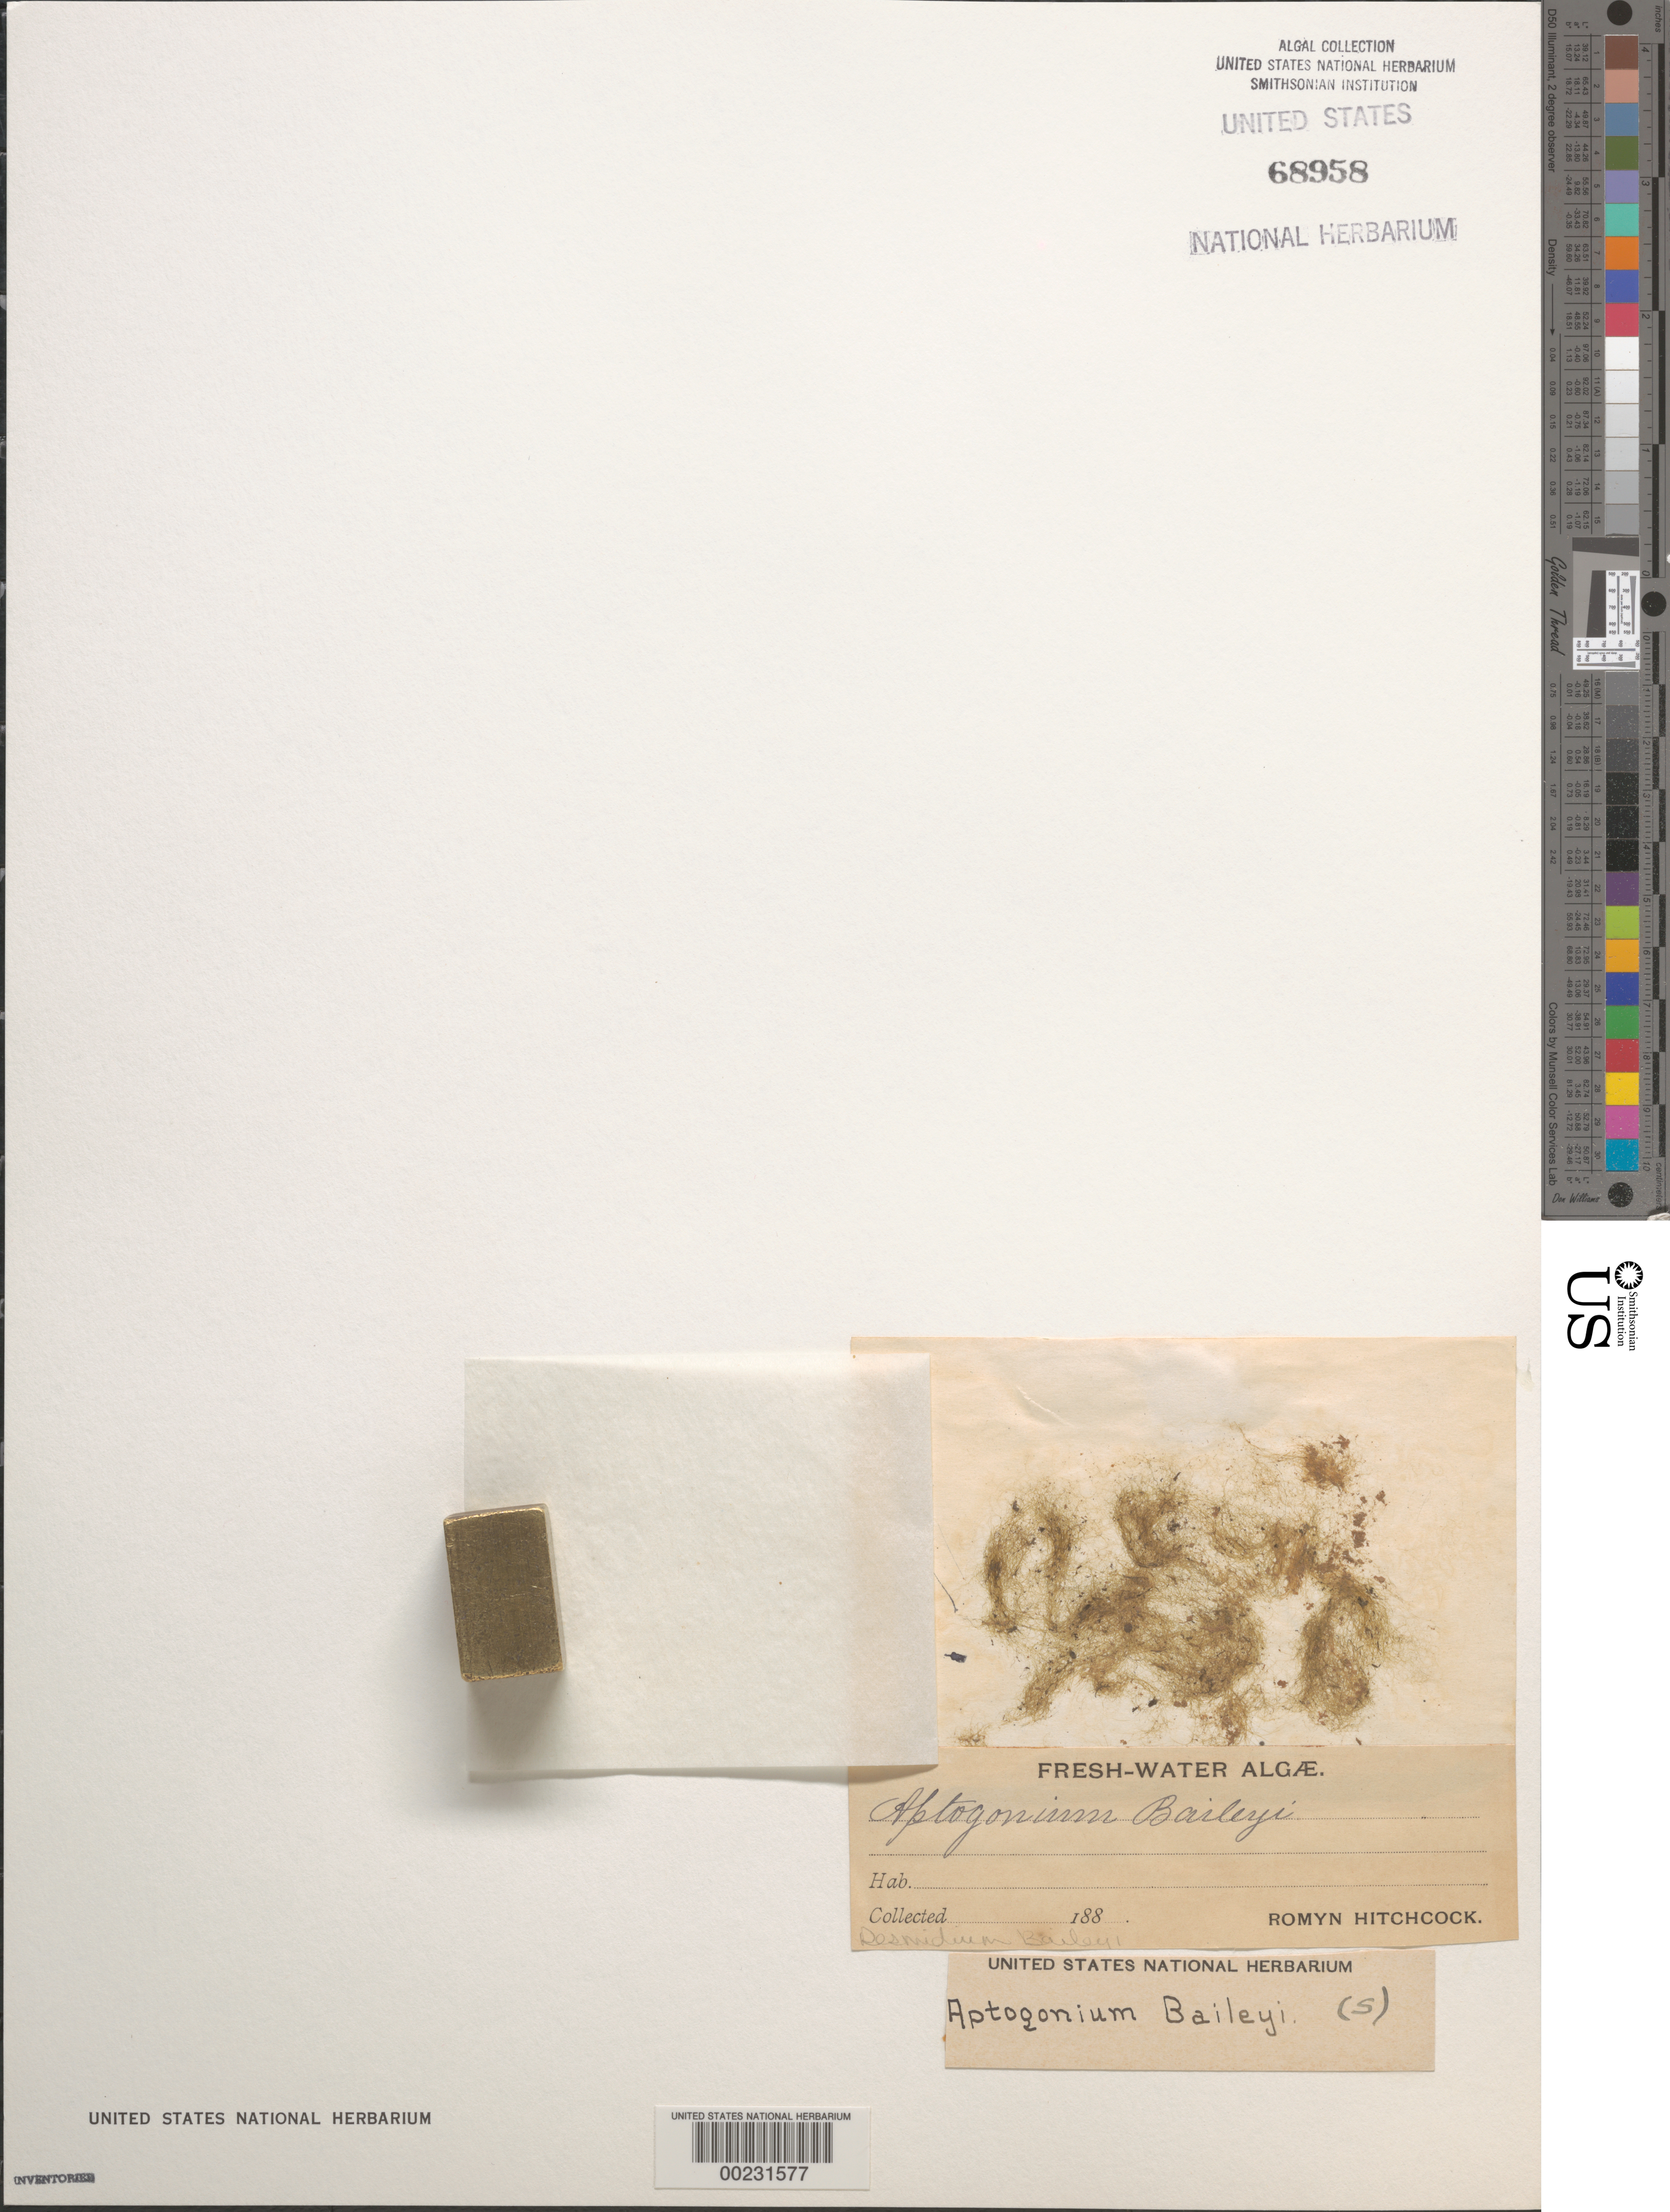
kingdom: Plantae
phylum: Charophyta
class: Zygnematophyceae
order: Zygnematales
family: Desmidiaceae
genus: Desmidium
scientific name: Desmidium baileyi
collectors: R. Hitchcock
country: United States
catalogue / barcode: US 68958